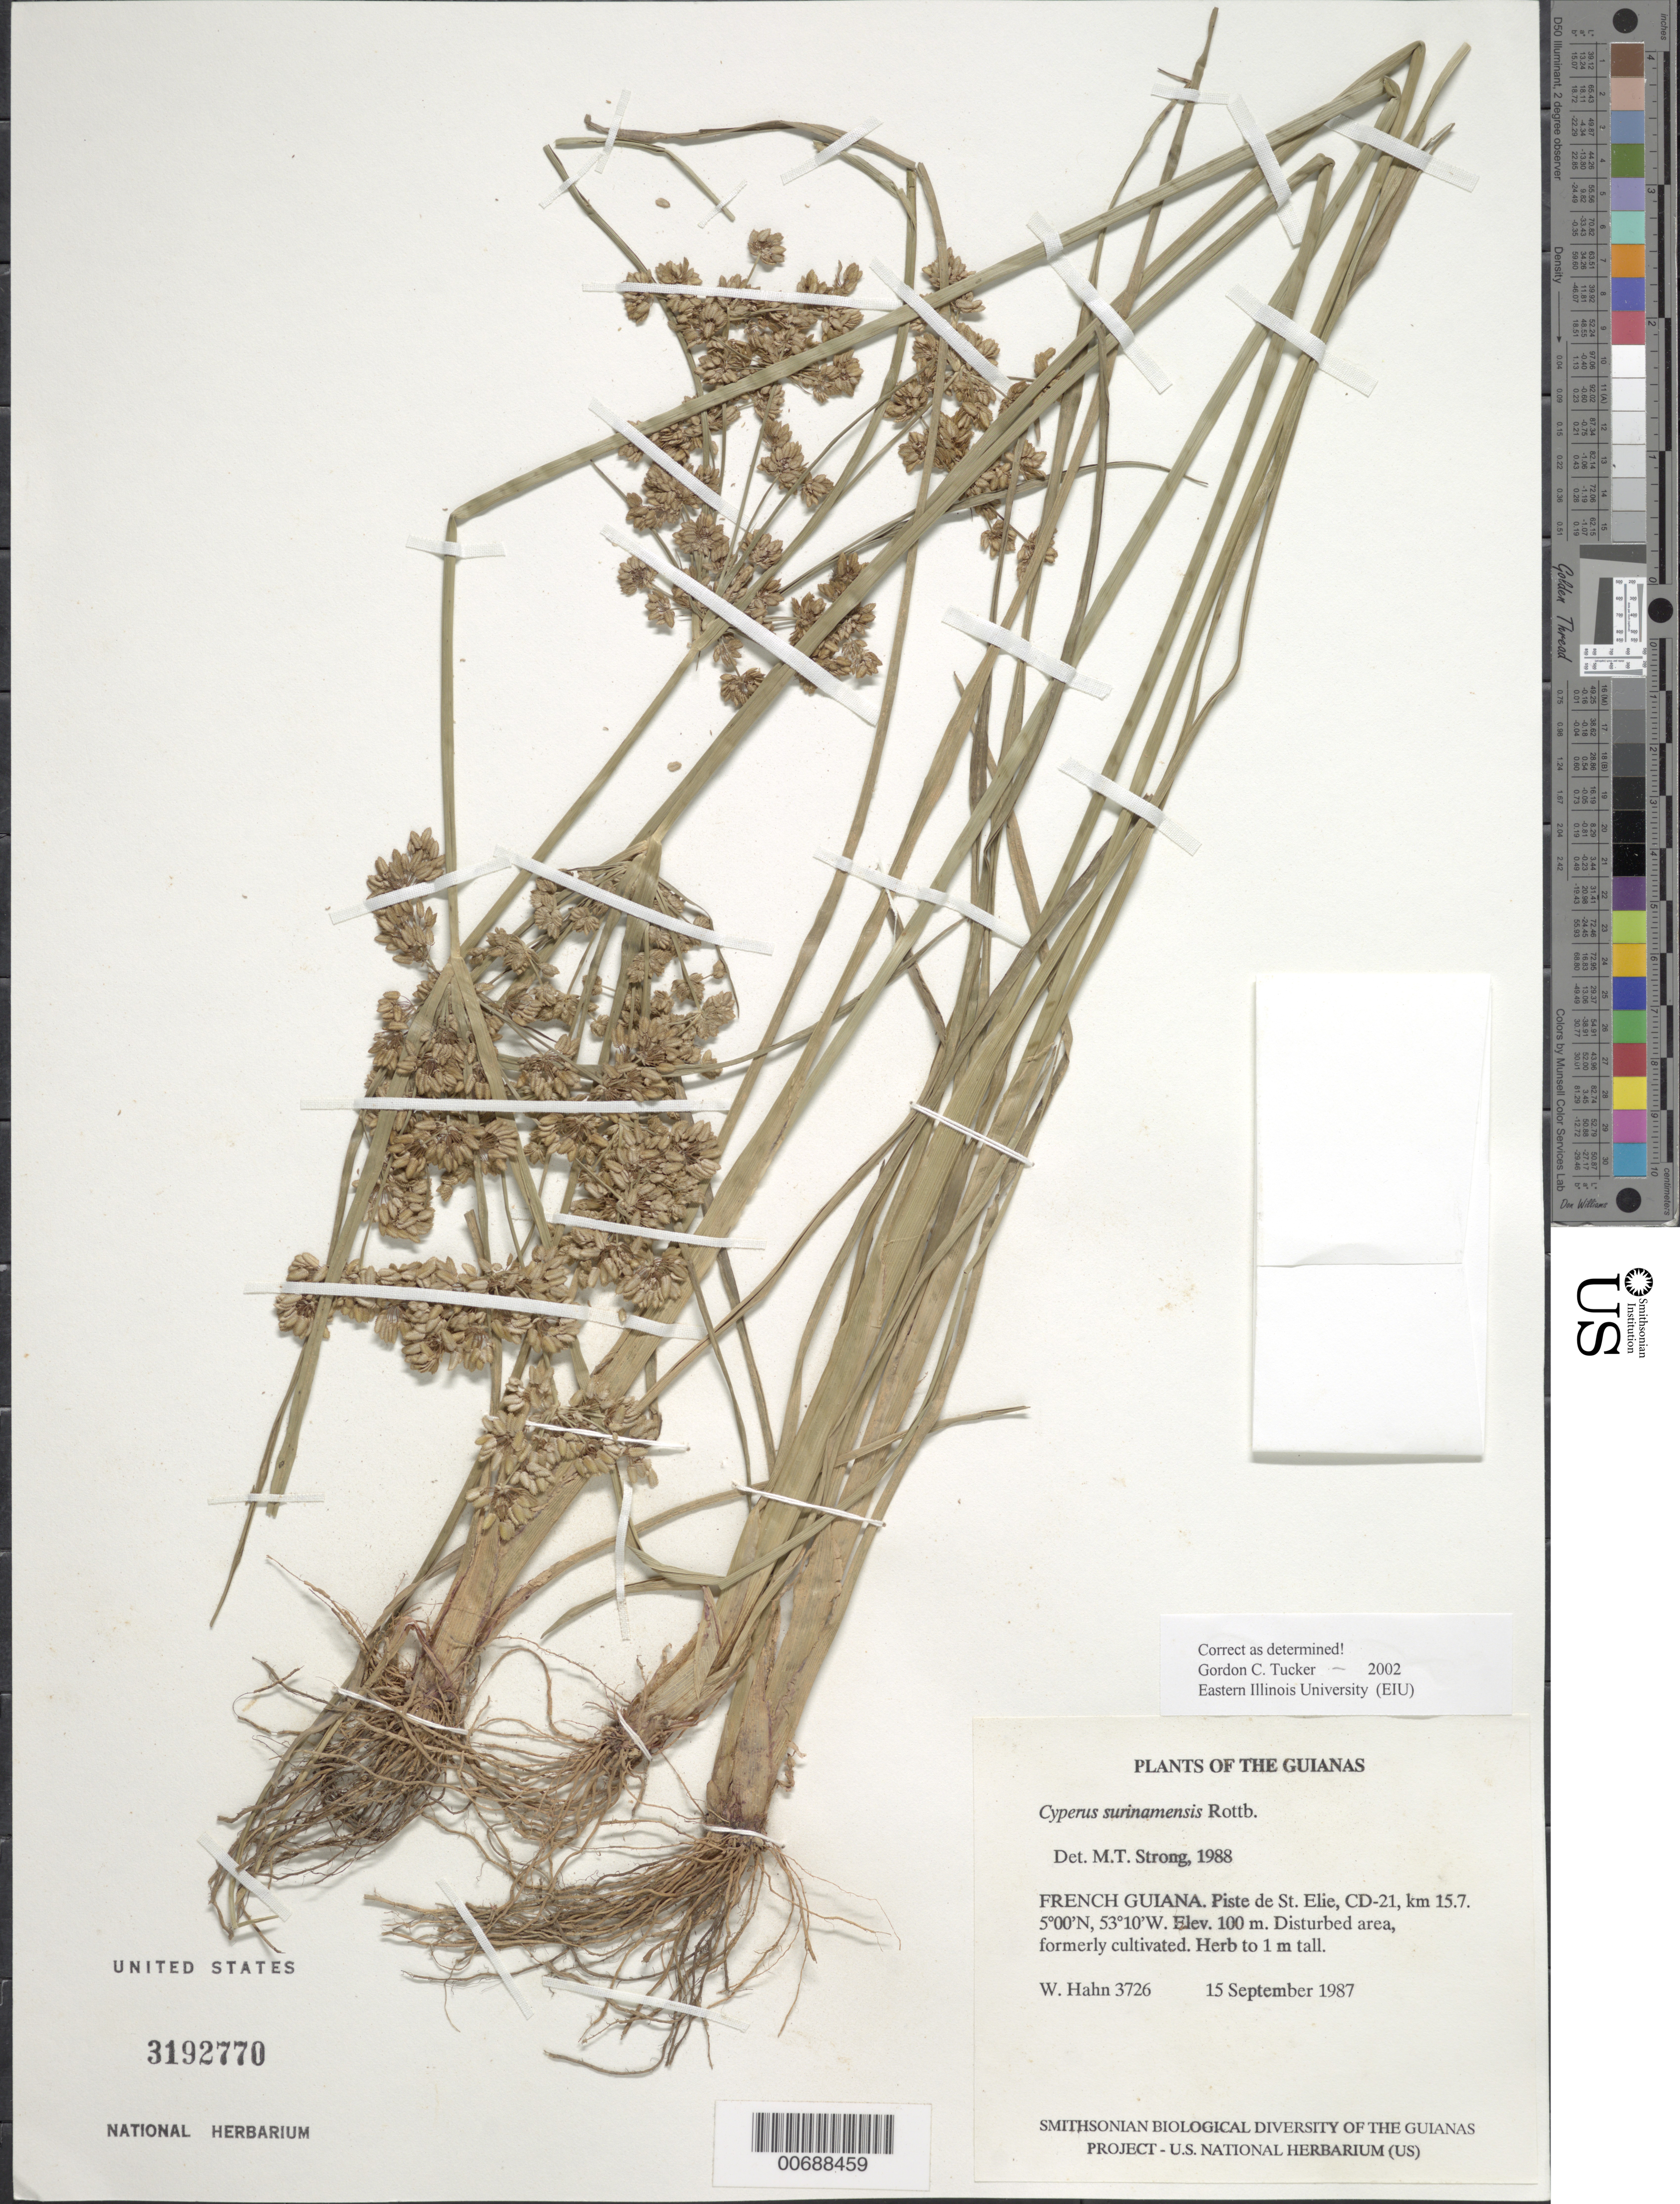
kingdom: Plantae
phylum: Tracheophyta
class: Liliopsida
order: Poales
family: Cyperaceae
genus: Cyperus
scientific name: Cyperus surinamensis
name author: Rottb.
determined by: Tucker, G. C.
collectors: W. Hahn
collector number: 3726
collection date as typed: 15 September 1987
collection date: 1987-09-15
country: French Guiana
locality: Piste de St. Elie, CD-21, km 15.7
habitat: Disturbed area, formerly cultivated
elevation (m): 100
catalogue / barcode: US 3192770